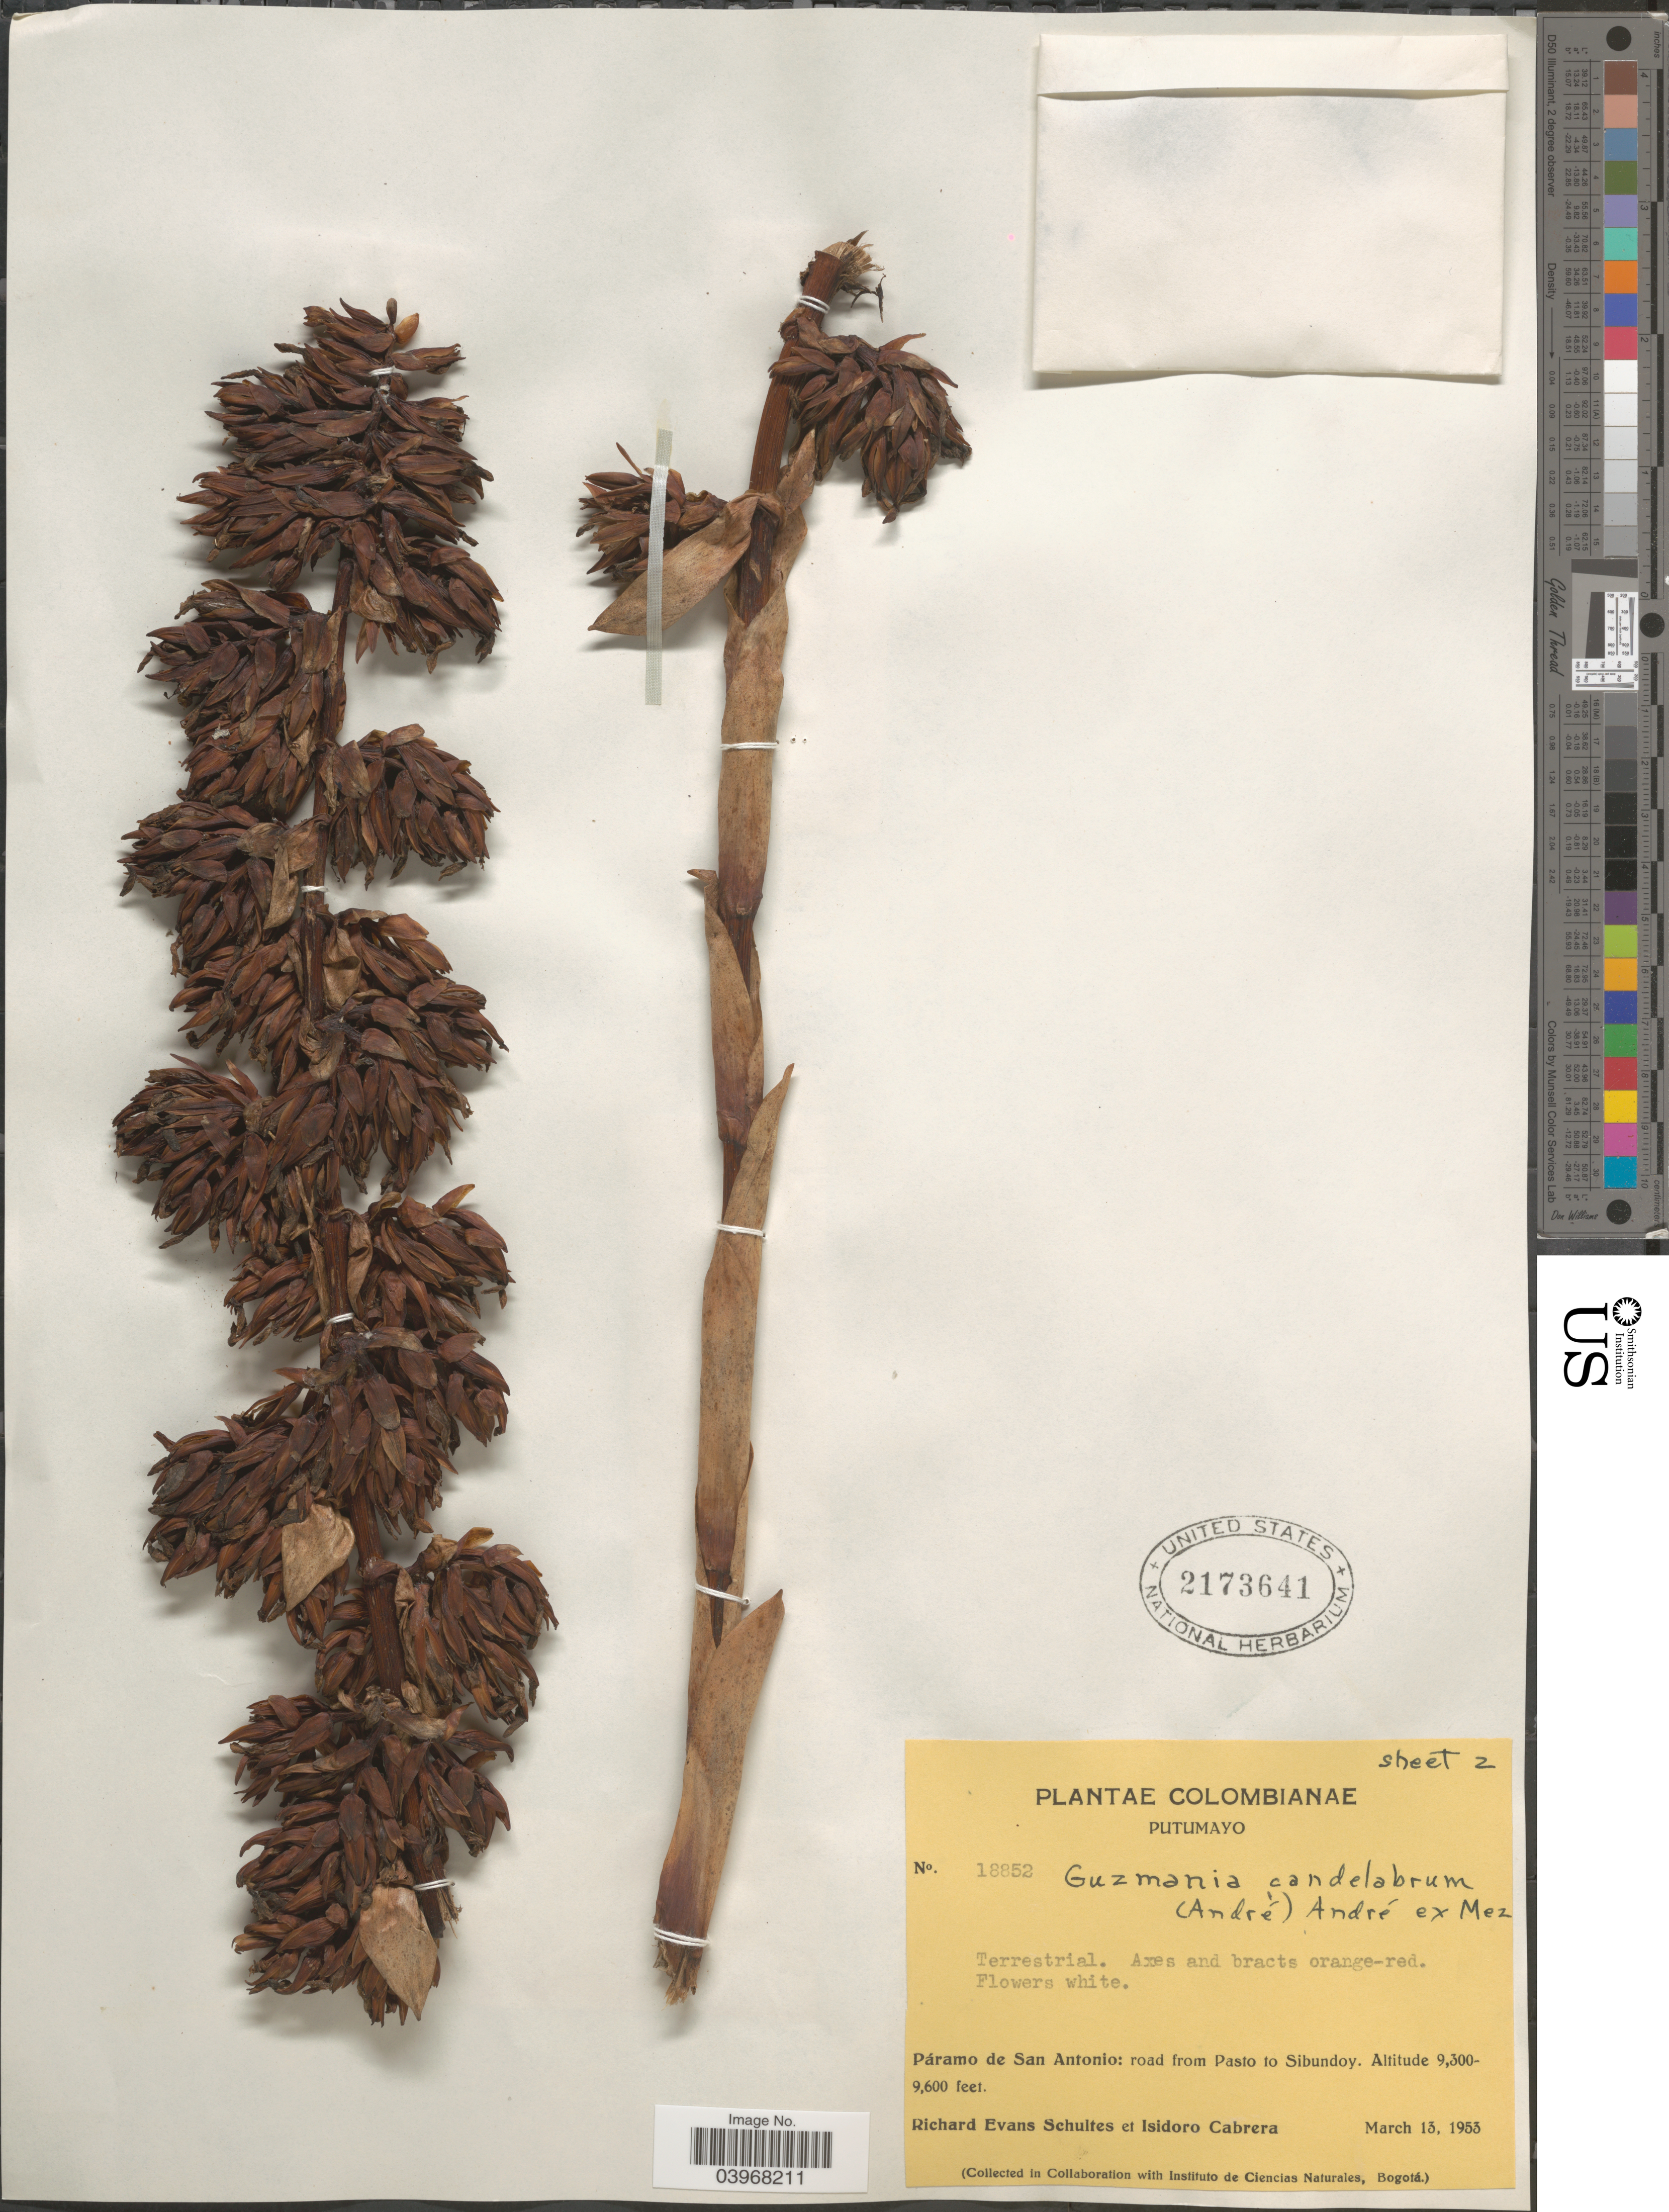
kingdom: Plantae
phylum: Tracheophyta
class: Liliopsida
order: Poales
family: Bromeliaceae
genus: Guzmania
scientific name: Guzmania candelabrum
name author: (André) André ex Mez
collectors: R. E. Schultes & I. Cabrera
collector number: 18852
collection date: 1955-03-13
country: Colombia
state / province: Putumayo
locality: Páramo de San Antonio: road from Pasto to Sibundoy.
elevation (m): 2835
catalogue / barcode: US 2173641